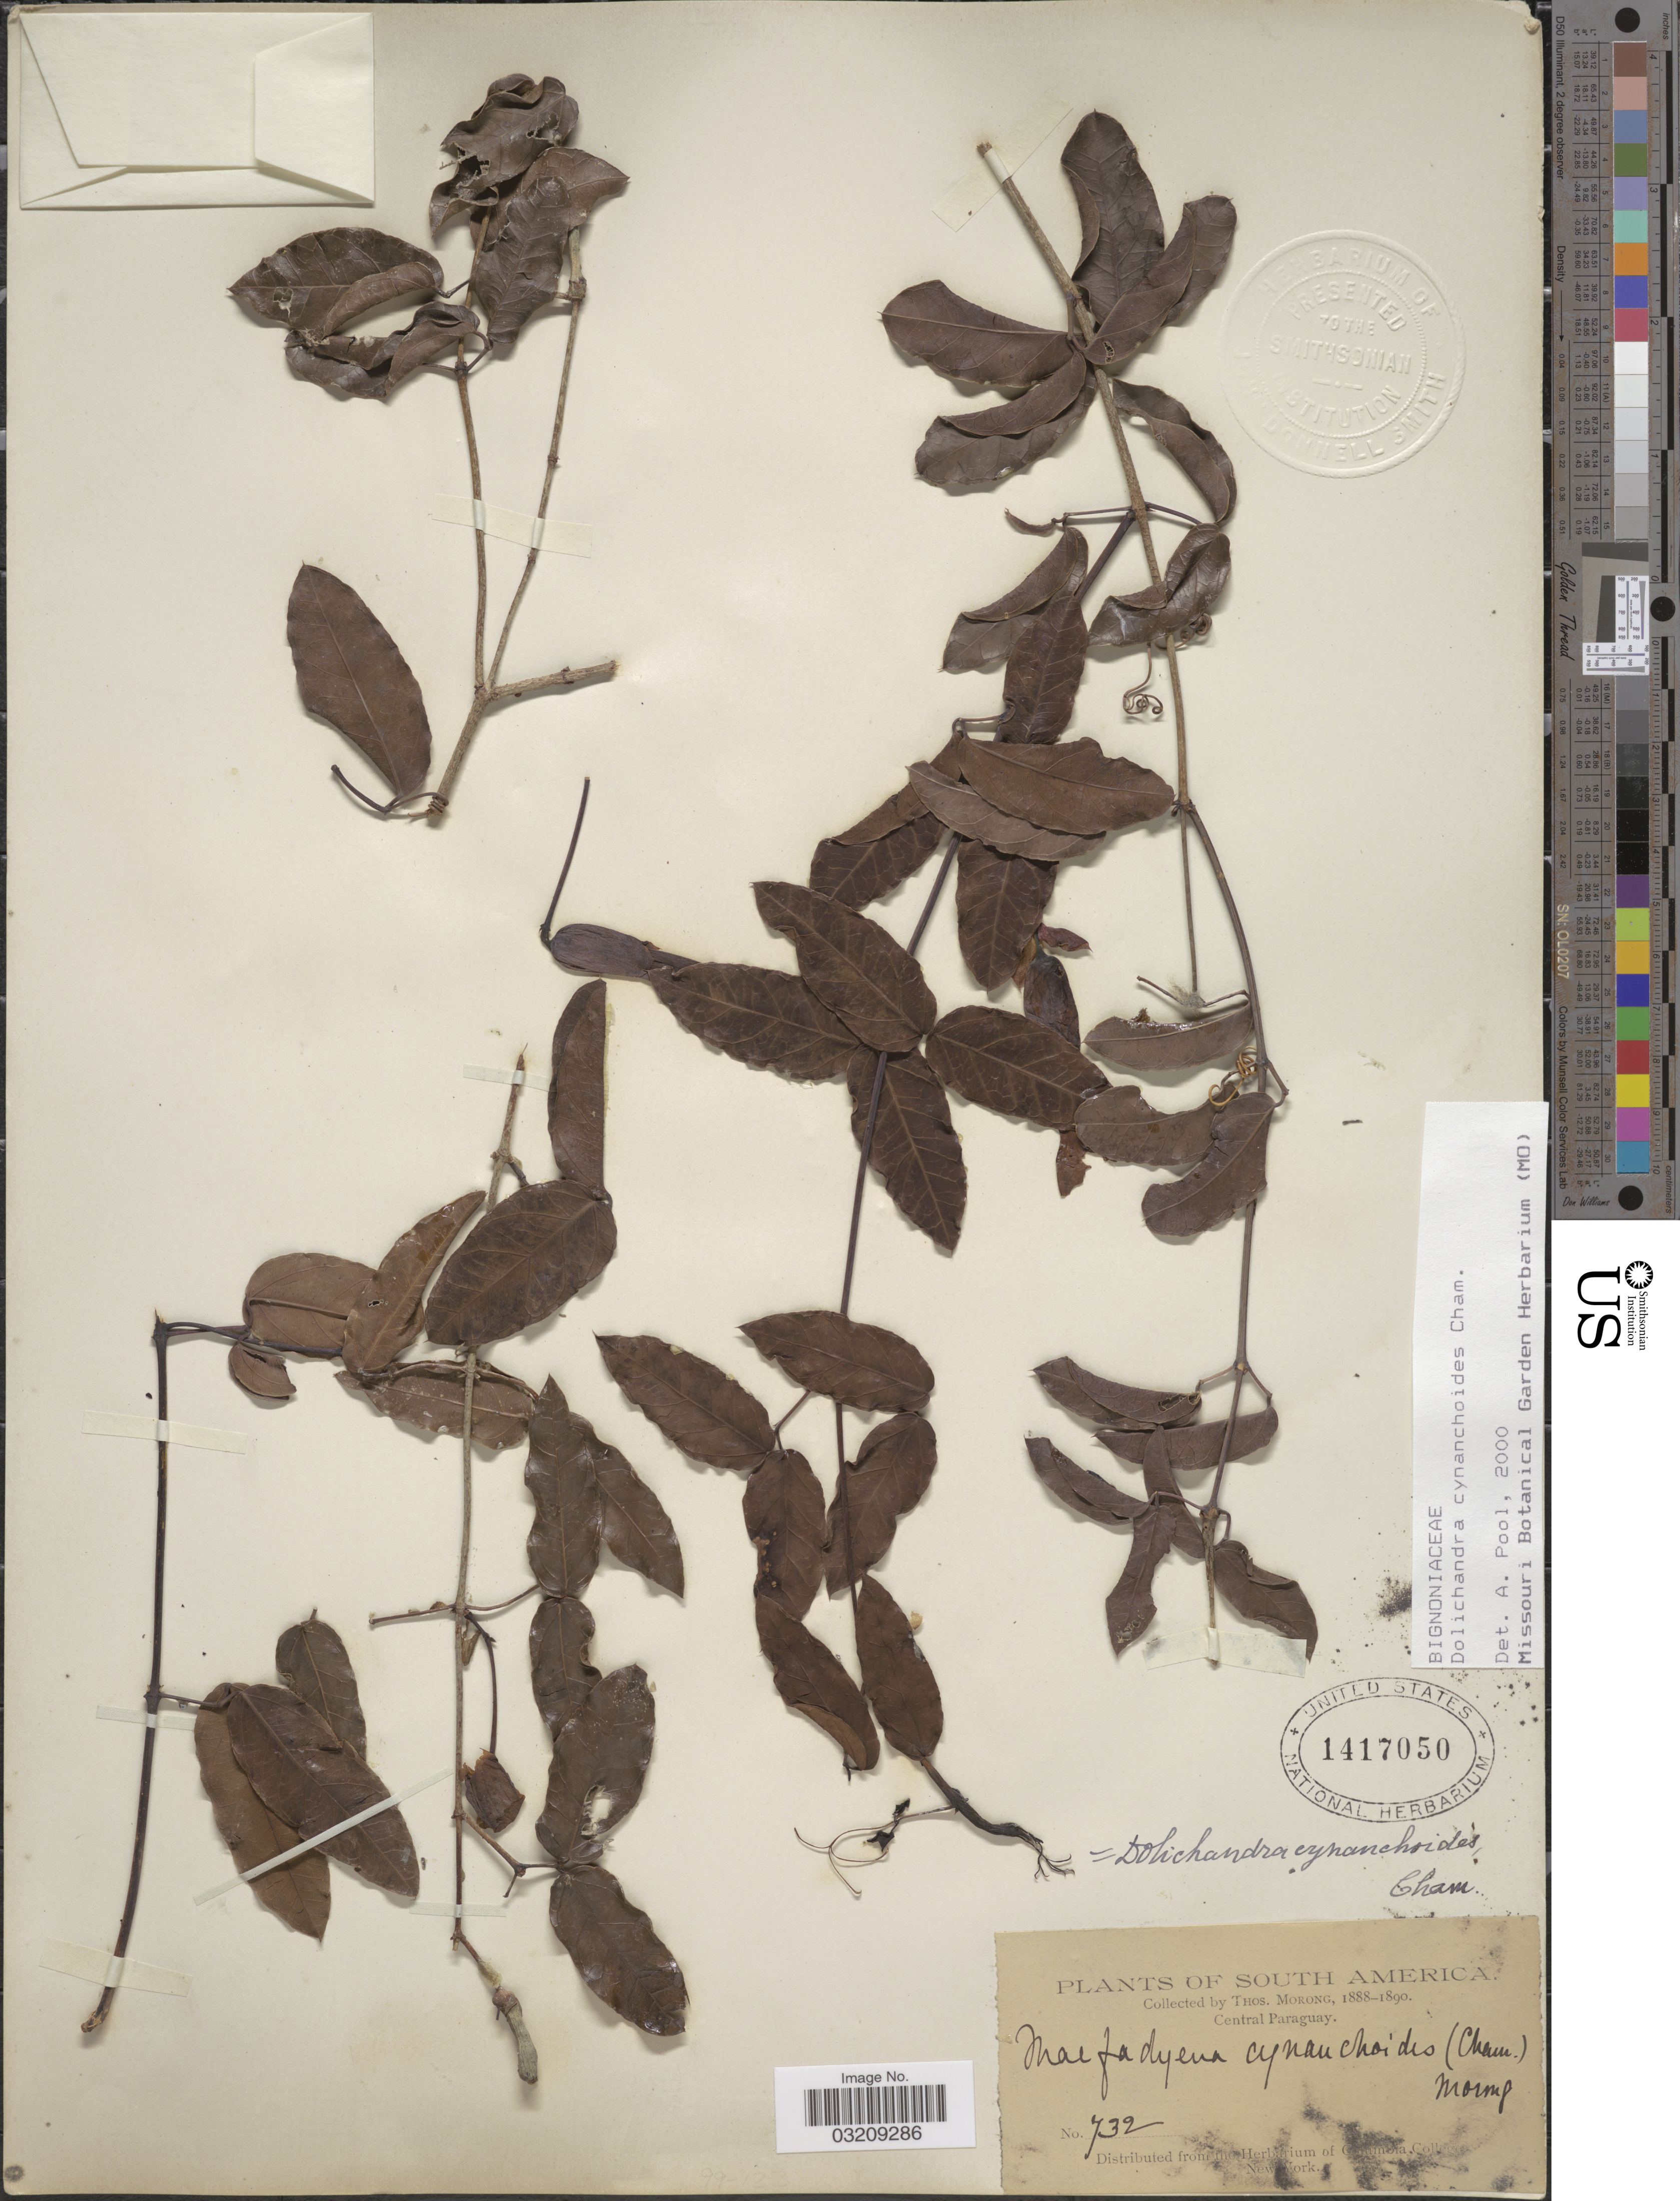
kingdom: Plantae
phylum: Tracheophyta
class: Magnoliopsida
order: Lamiales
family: Bignoniaceae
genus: Dolichandra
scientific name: Dolichandra cynanchoides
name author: Cham.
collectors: ex herb. T. Morong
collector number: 732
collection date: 1888/1890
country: Paraguay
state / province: Central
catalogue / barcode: US 1417050